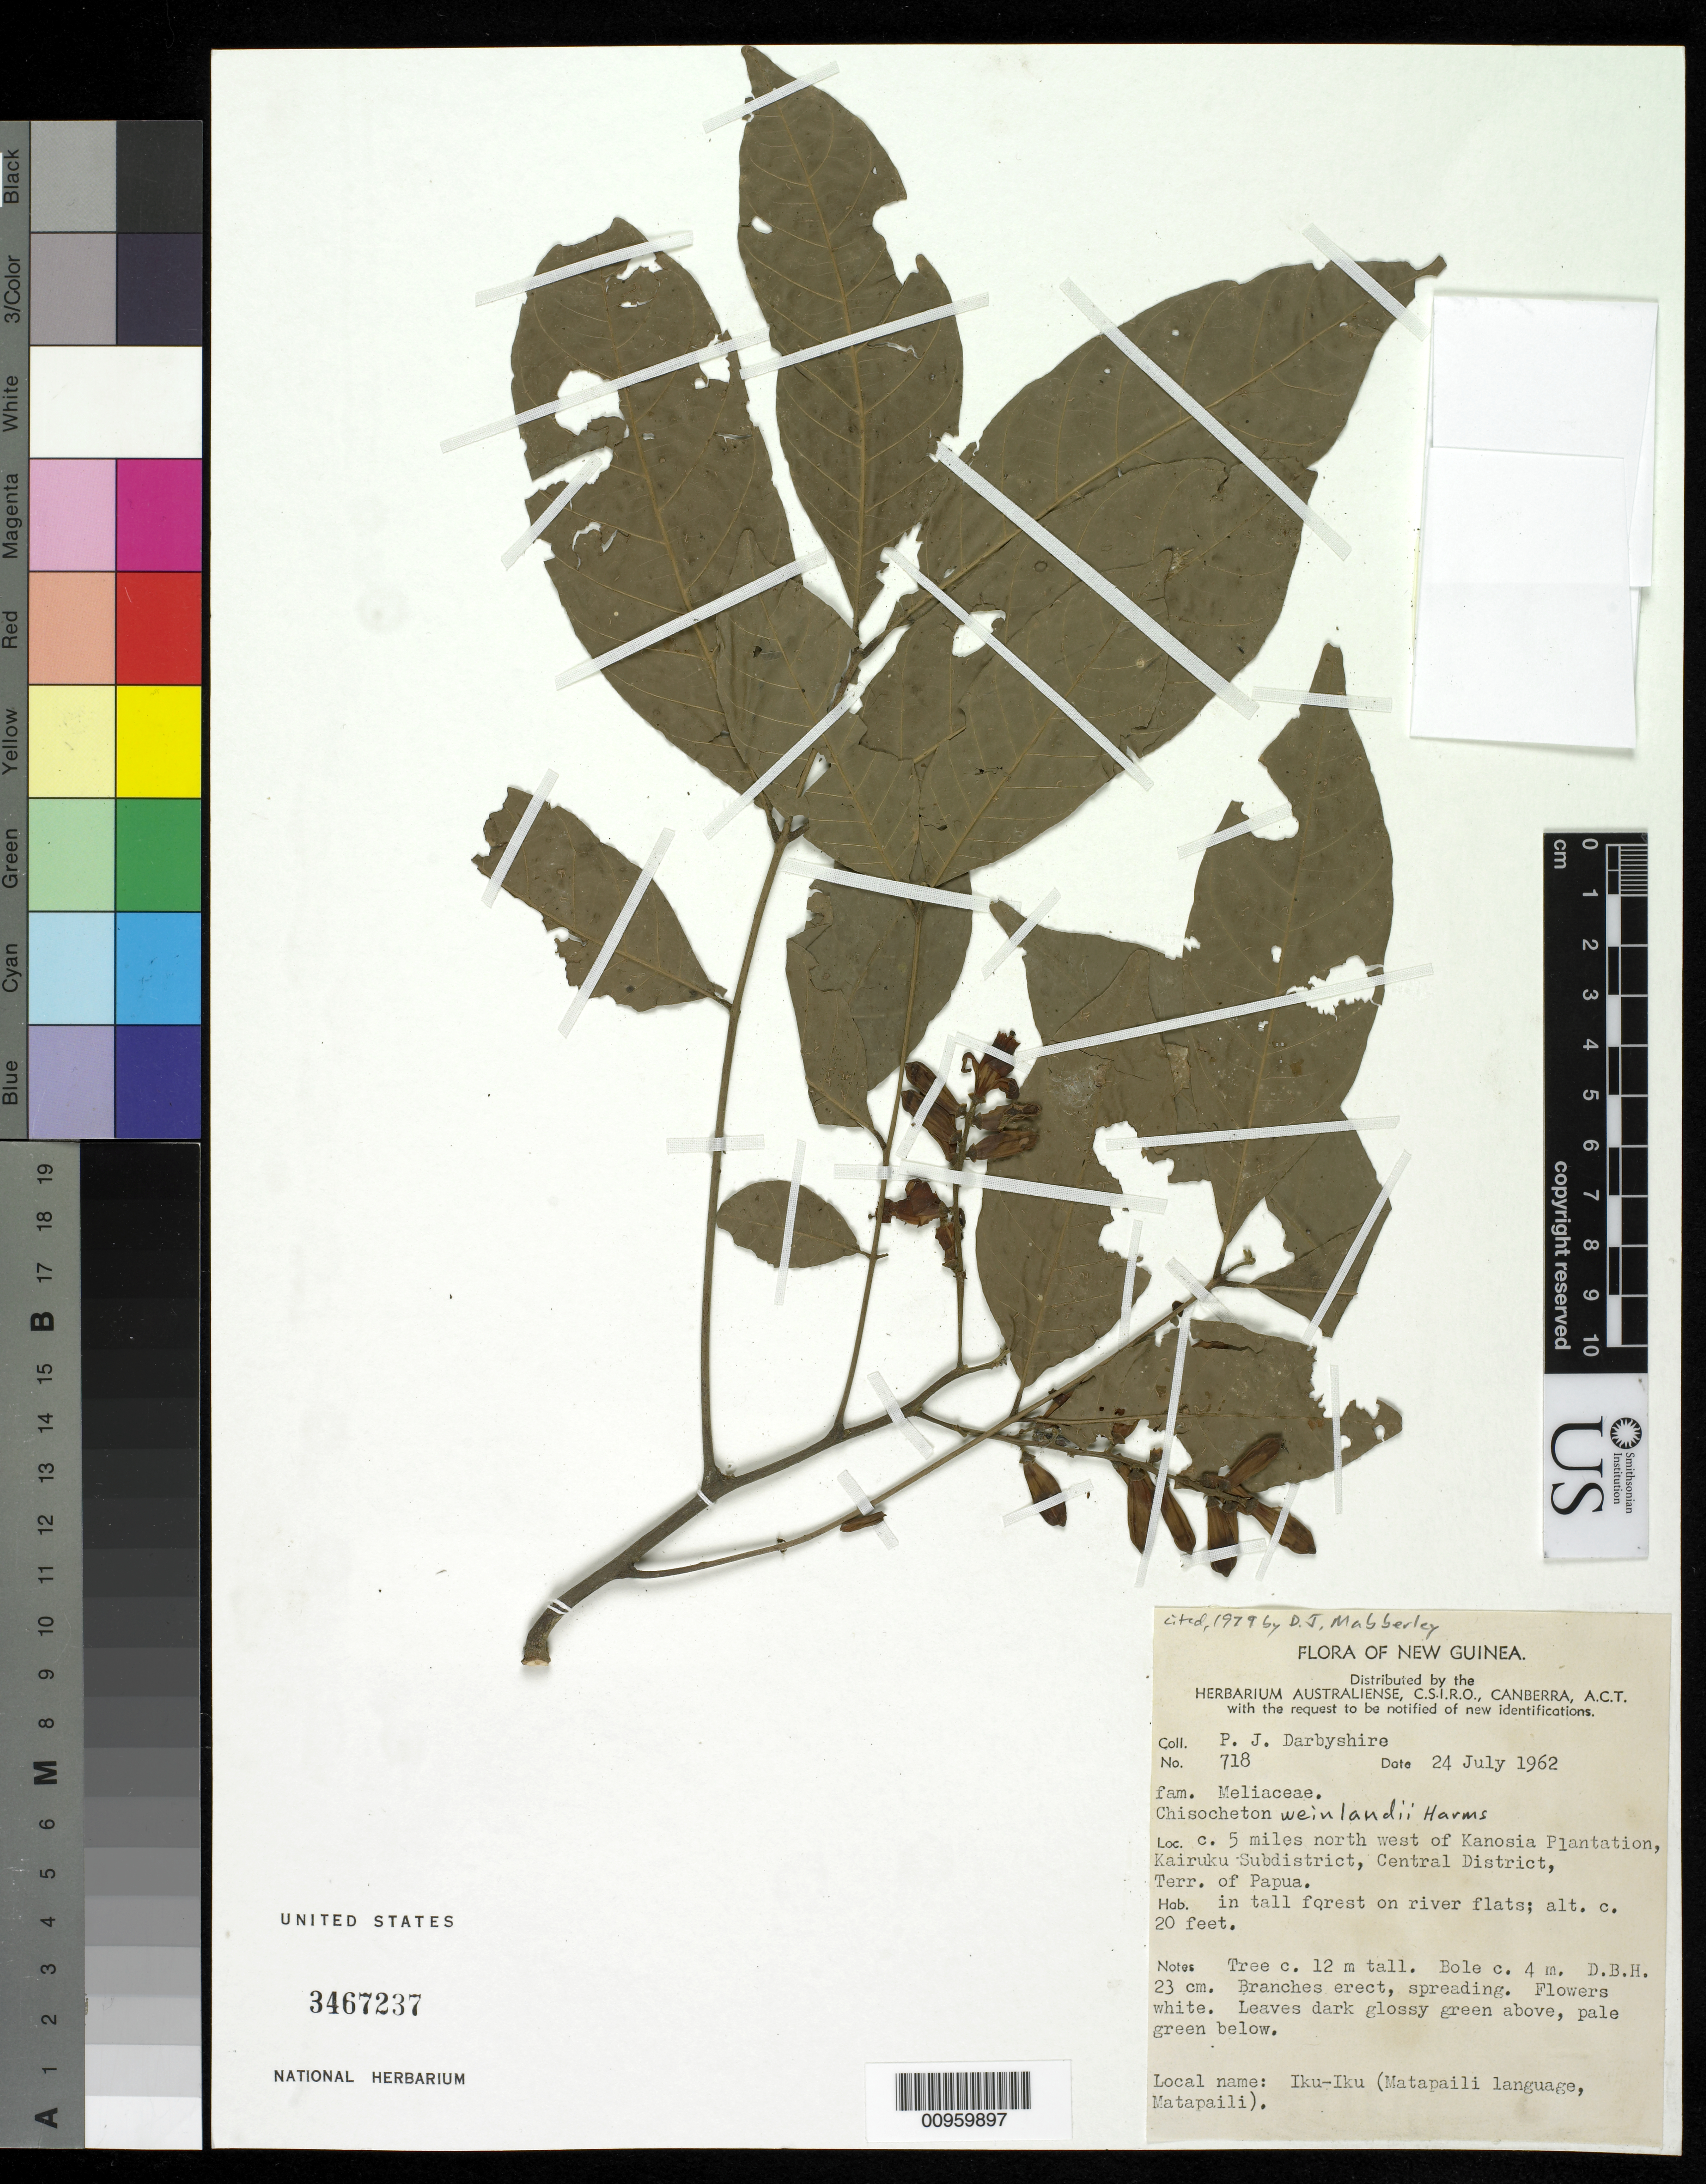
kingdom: Plantae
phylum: Tracheophyta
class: Magnoliopsida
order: Sapindales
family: Meliaceae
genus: Chisocheton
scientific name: Chisocheton weinlandii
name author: Harms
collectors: P. Darbyshire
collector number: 718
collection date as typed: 24 Jul 1962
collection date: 1962-07-24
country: Papua New Guinea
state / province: Central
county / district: Kairuku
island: New Guinea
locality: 5 miles NW of Kanosia Plantation, in tall forests on river flats.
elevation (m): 6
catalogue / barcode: US 3467237